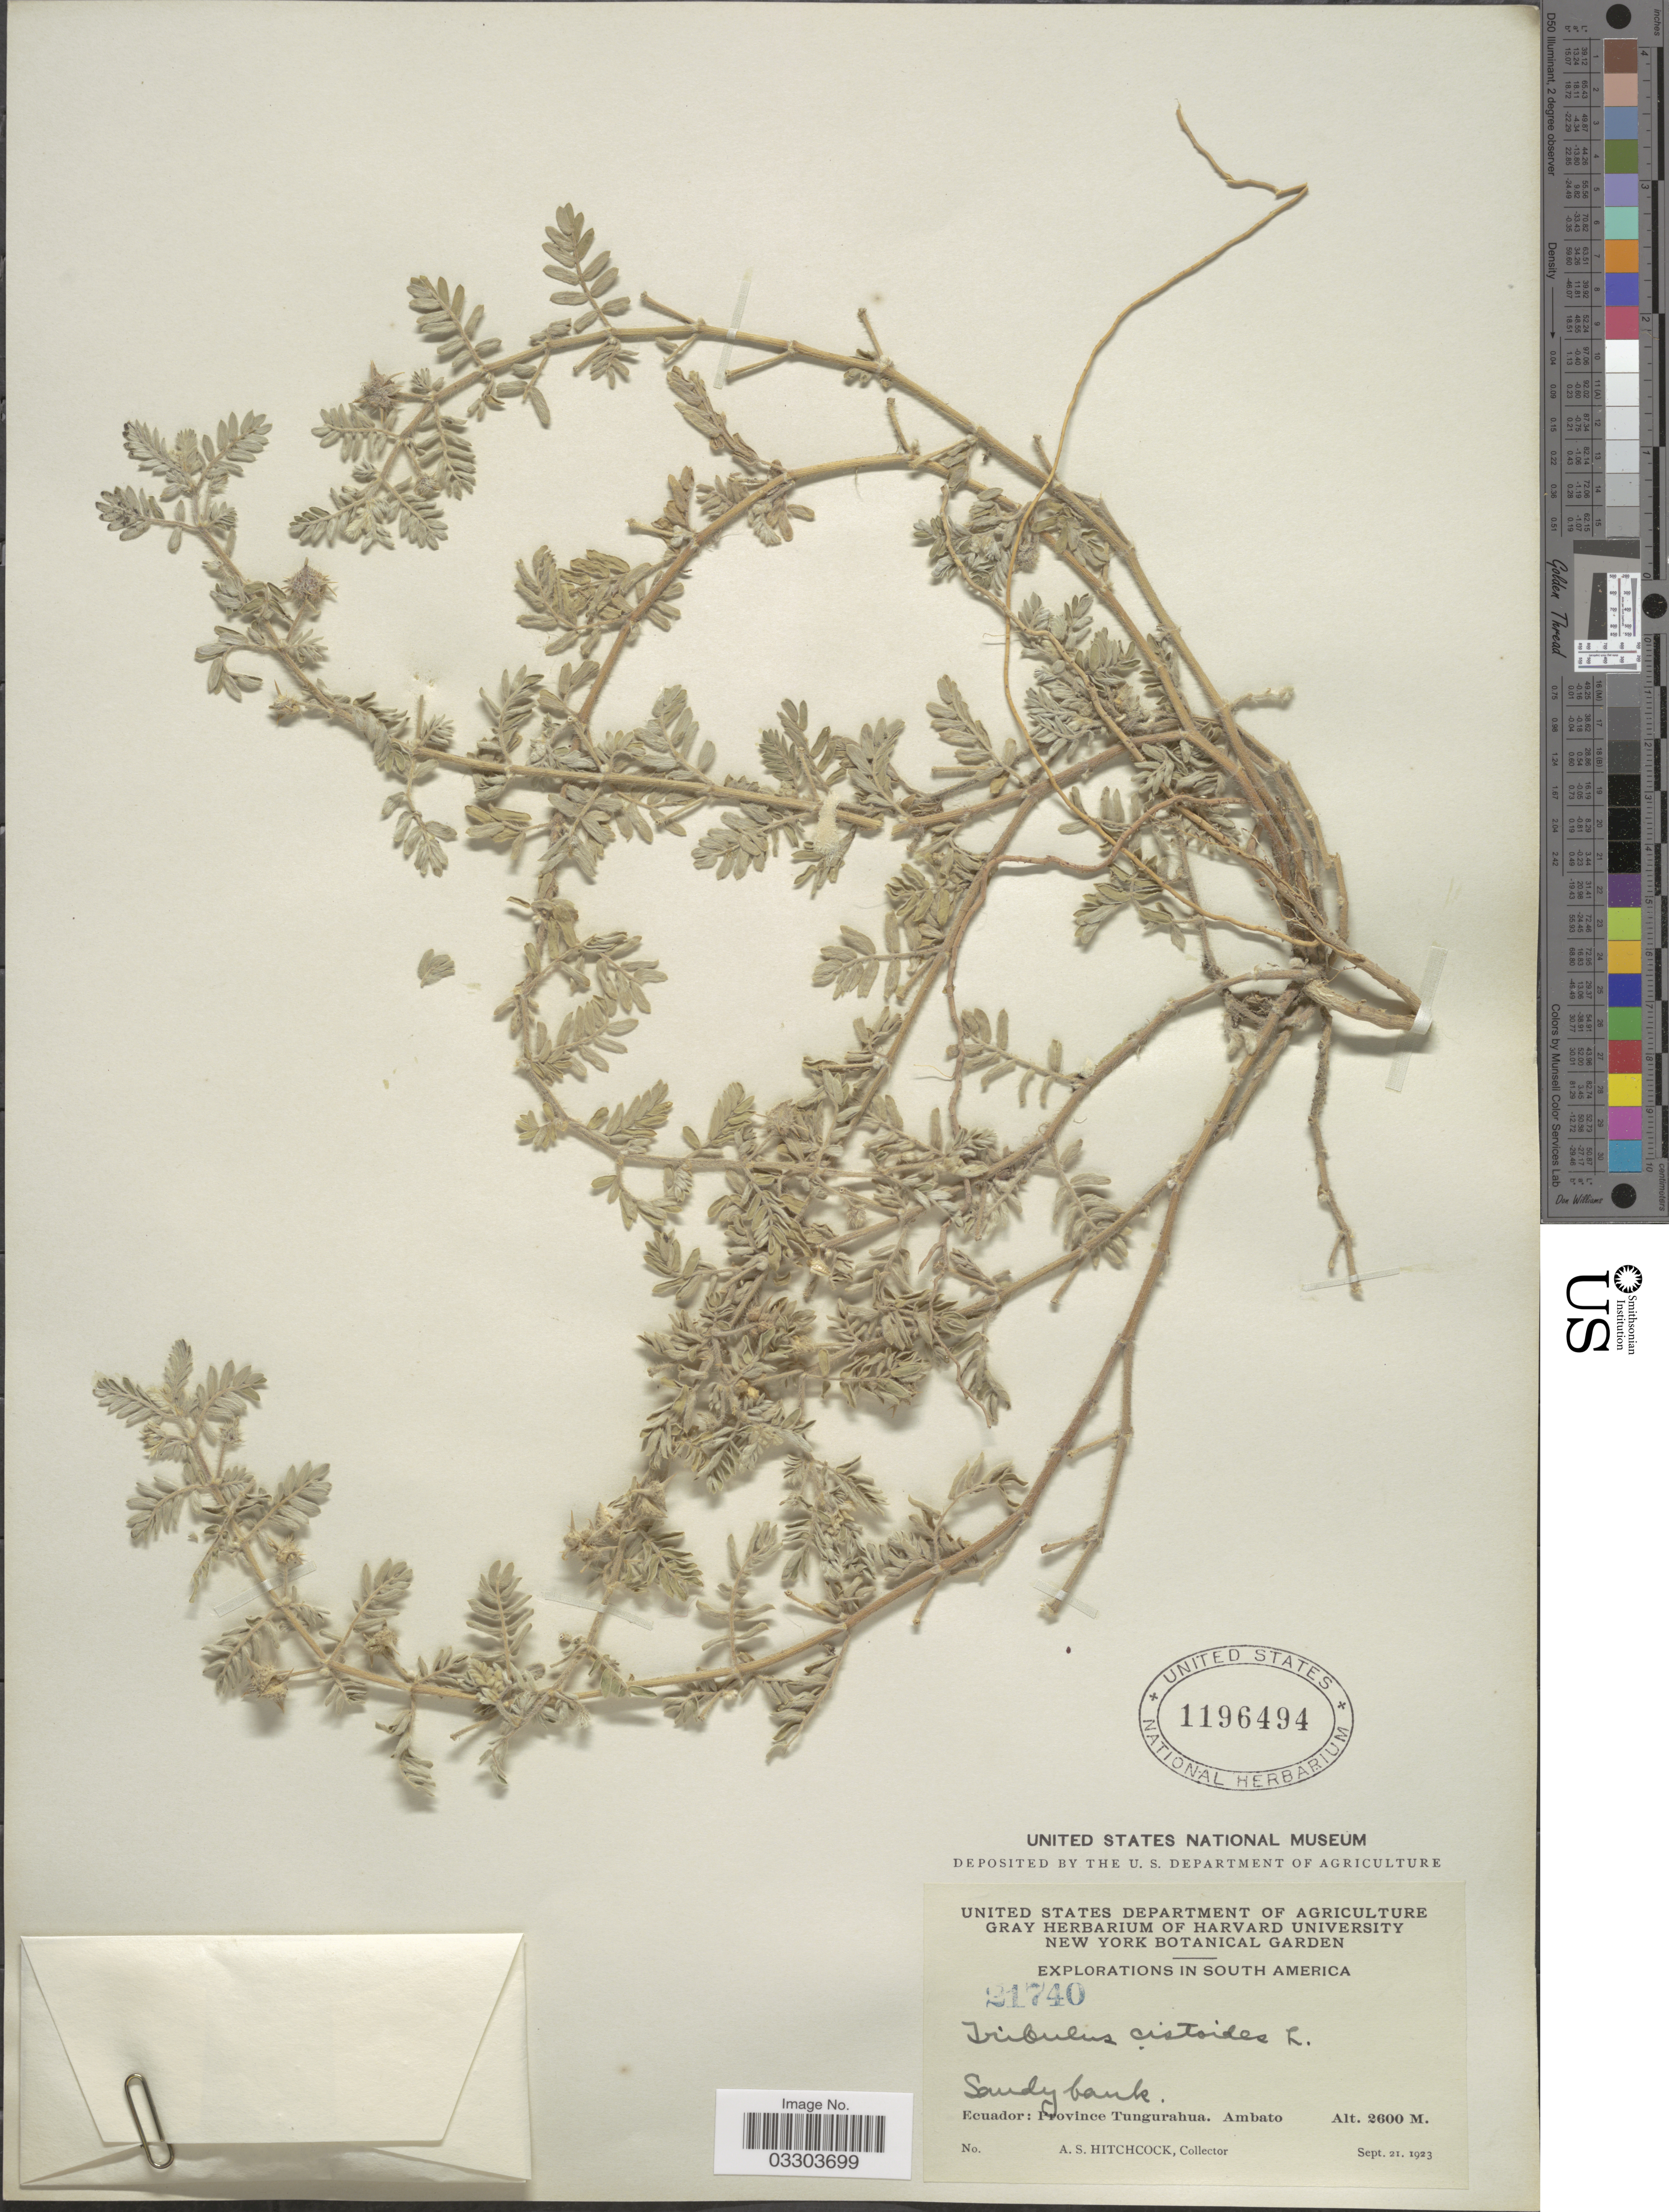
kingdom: Plantae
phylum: Tracheophyta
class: Magnoliopsida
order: Zygophyllales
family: Zygophyllaceae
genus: Tribulus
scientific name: Tribulus cistoides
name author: L.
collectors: A. S. Hitchcock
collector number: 21740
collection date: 1923-09-21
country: Ecuador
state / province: Tungurahua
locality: Ambato.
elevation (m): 2600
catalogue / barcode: US 1196494